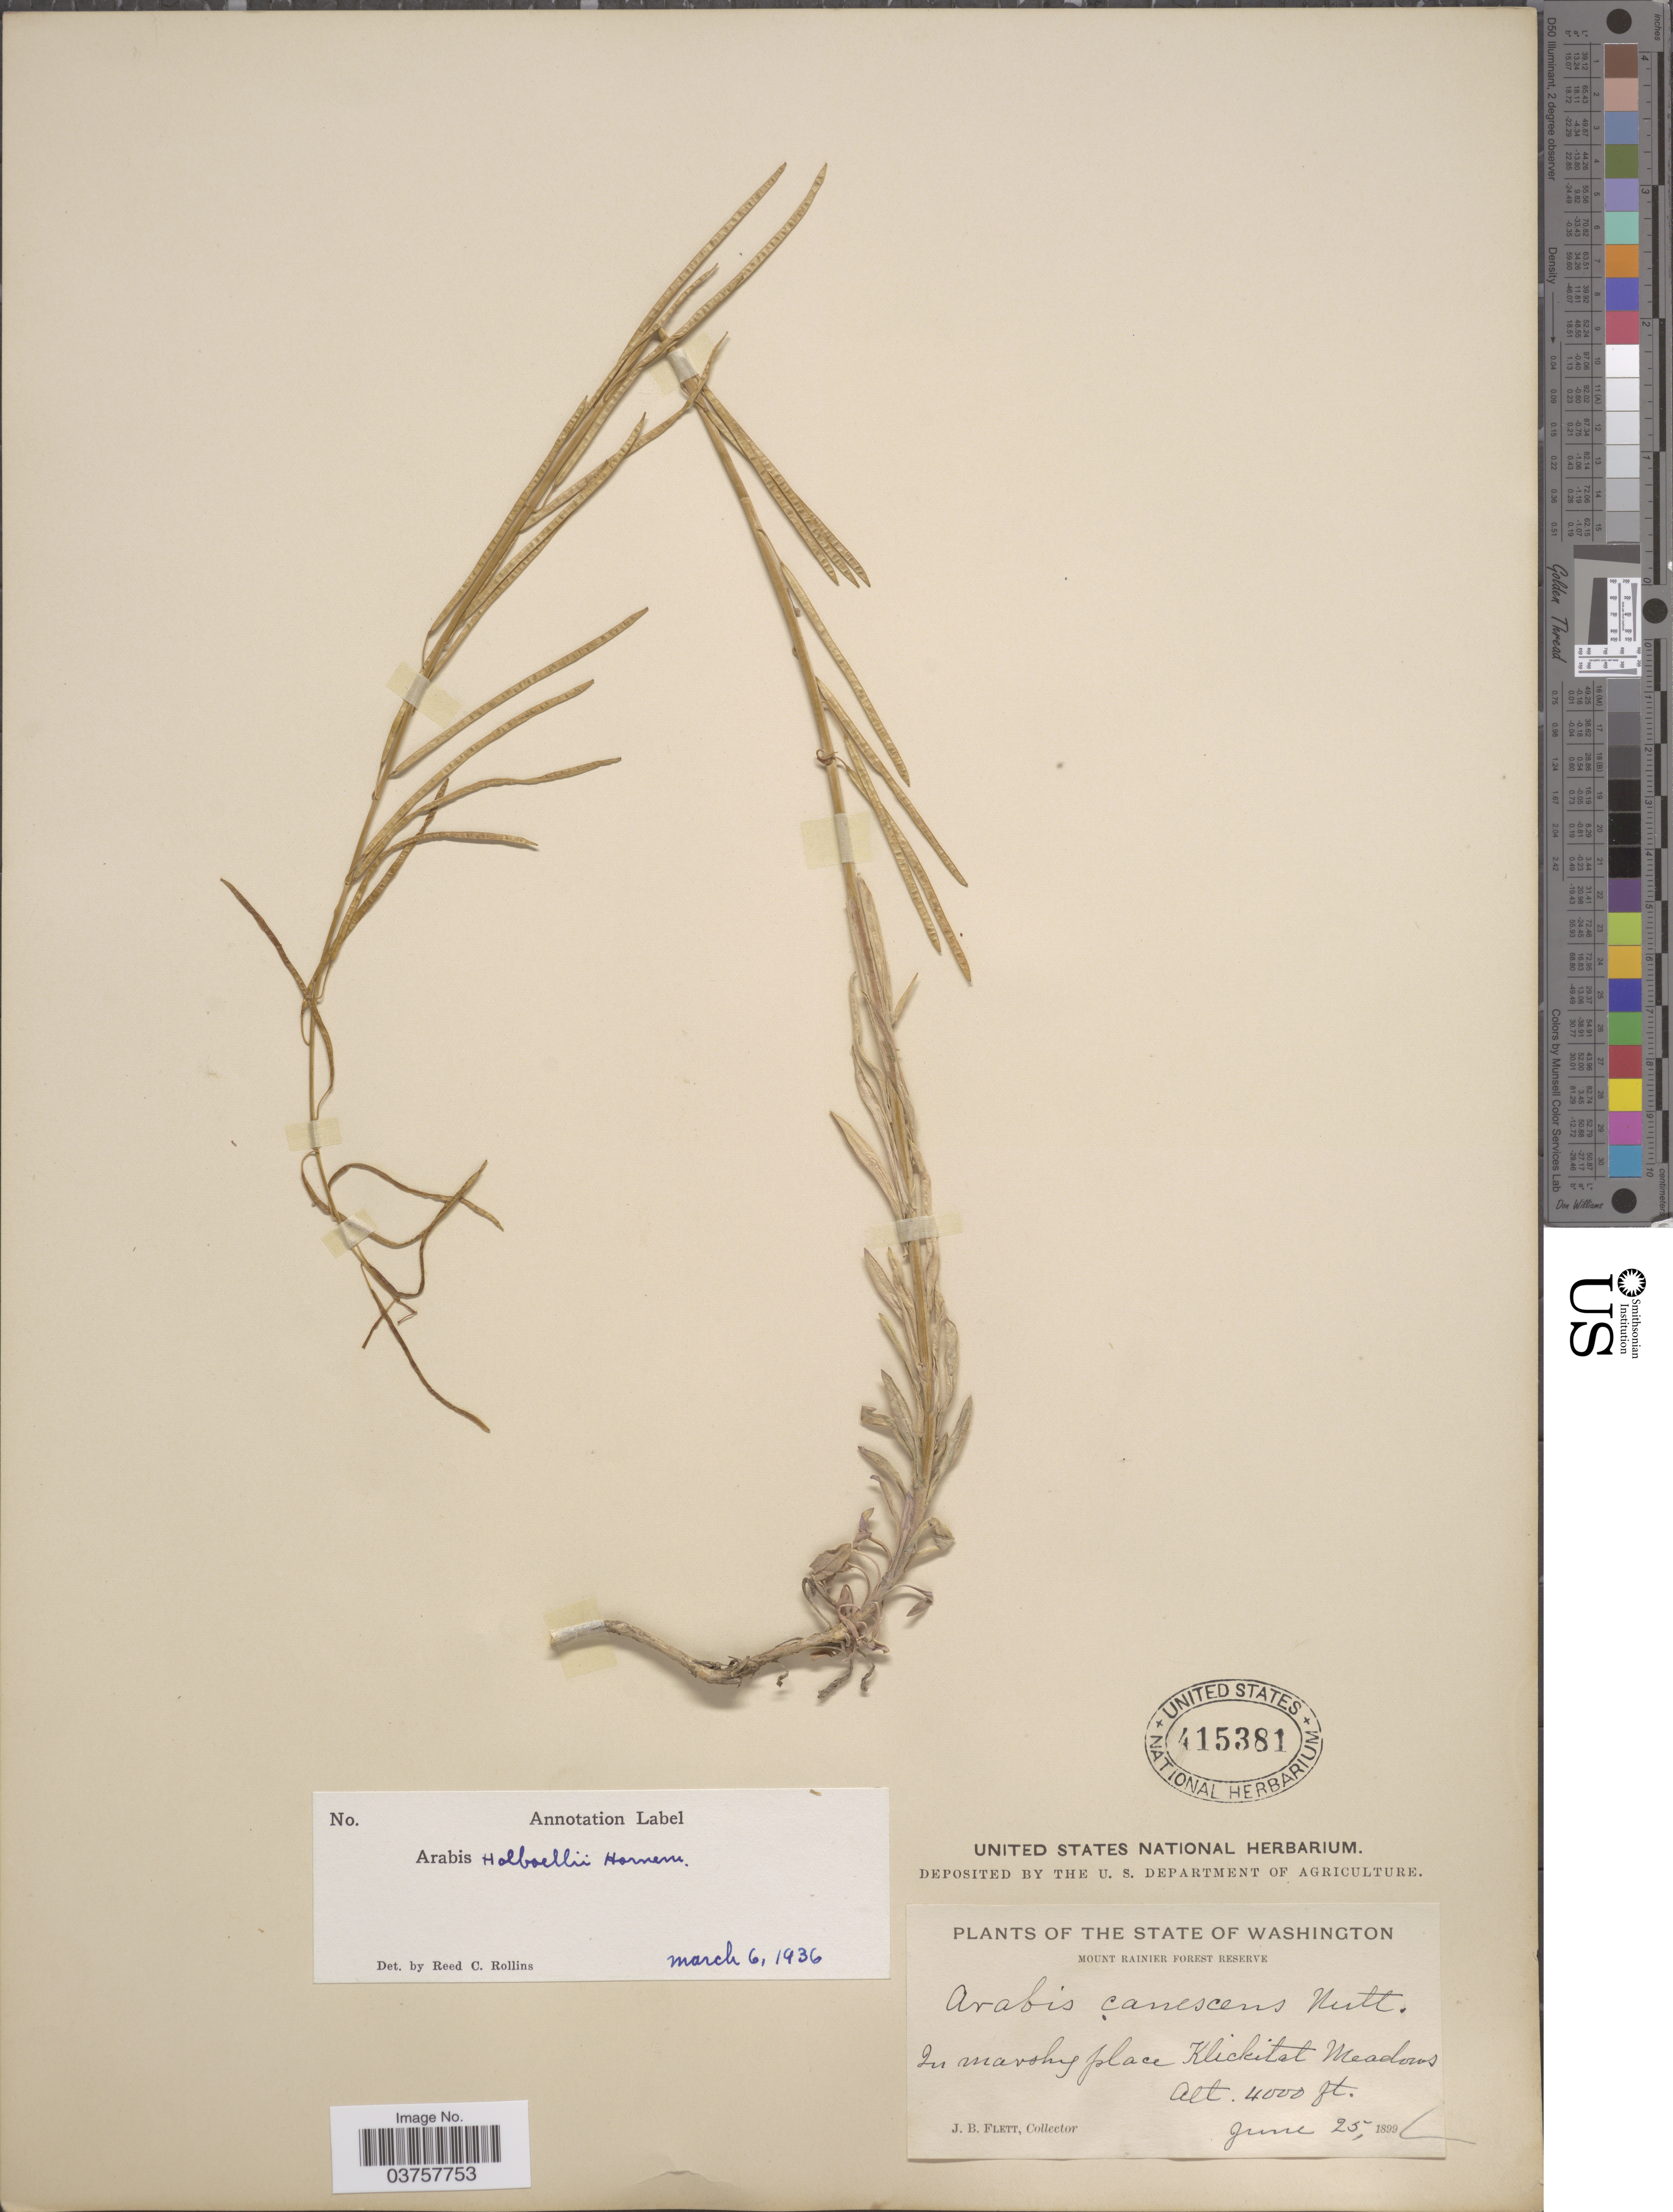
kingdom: Plantae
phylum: Tracheophyta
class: Magnoliopsida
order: Brassicales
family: Brassicaceae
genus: Arabis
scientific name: Arabis holboellii var. retrofracta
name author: Rydb.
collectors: J. Flett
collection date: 1899-06-25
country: United States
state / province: Washington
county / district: Klickitat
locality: Mount Rainier Forest Reserve. In marshy place Klickitat Meadows.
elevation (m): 1219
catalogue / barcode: US 415381